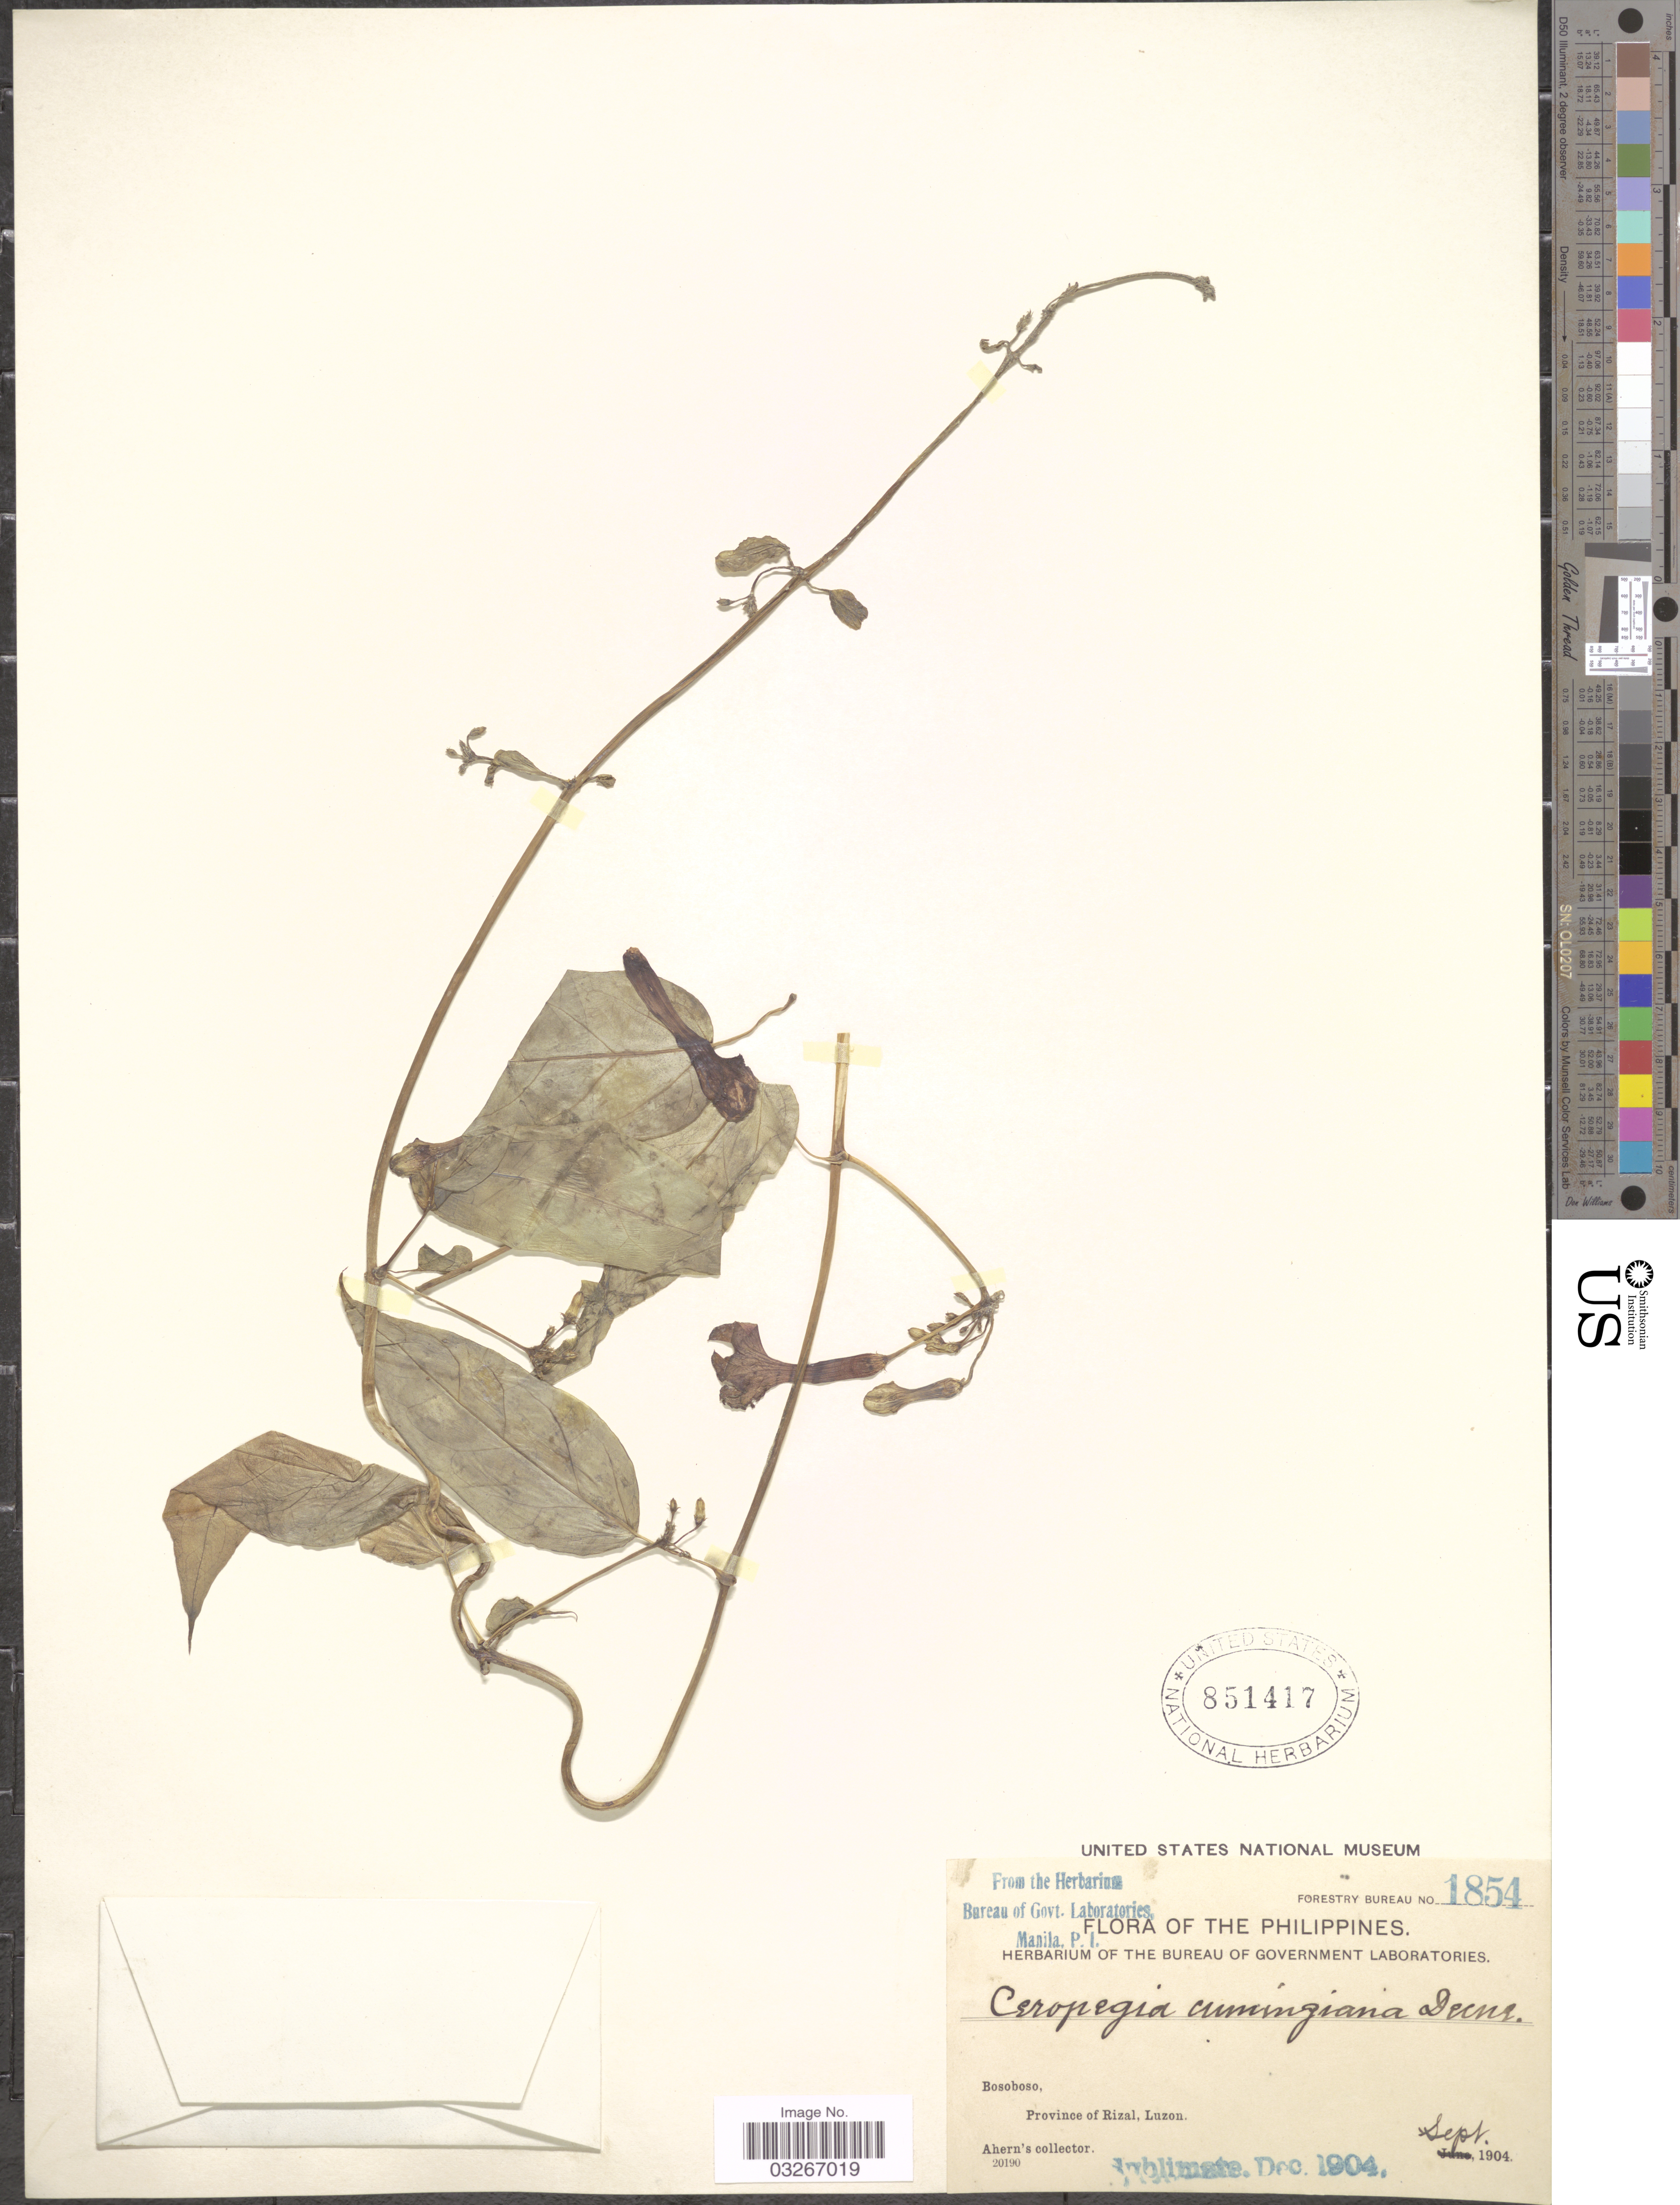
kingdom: Plantae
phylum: Tracheophyta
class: Magnoliopsida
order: Gentianales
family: Apocynaceae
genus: Ceropegia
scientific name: Ceropegia cumingiana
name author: Decne.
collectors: Ahern's collector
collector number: Forestry Bureau 1854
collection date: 1904-09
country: Philippines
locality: Bosoboso, Province of Rizal, Luzon.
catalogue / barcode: US 851417